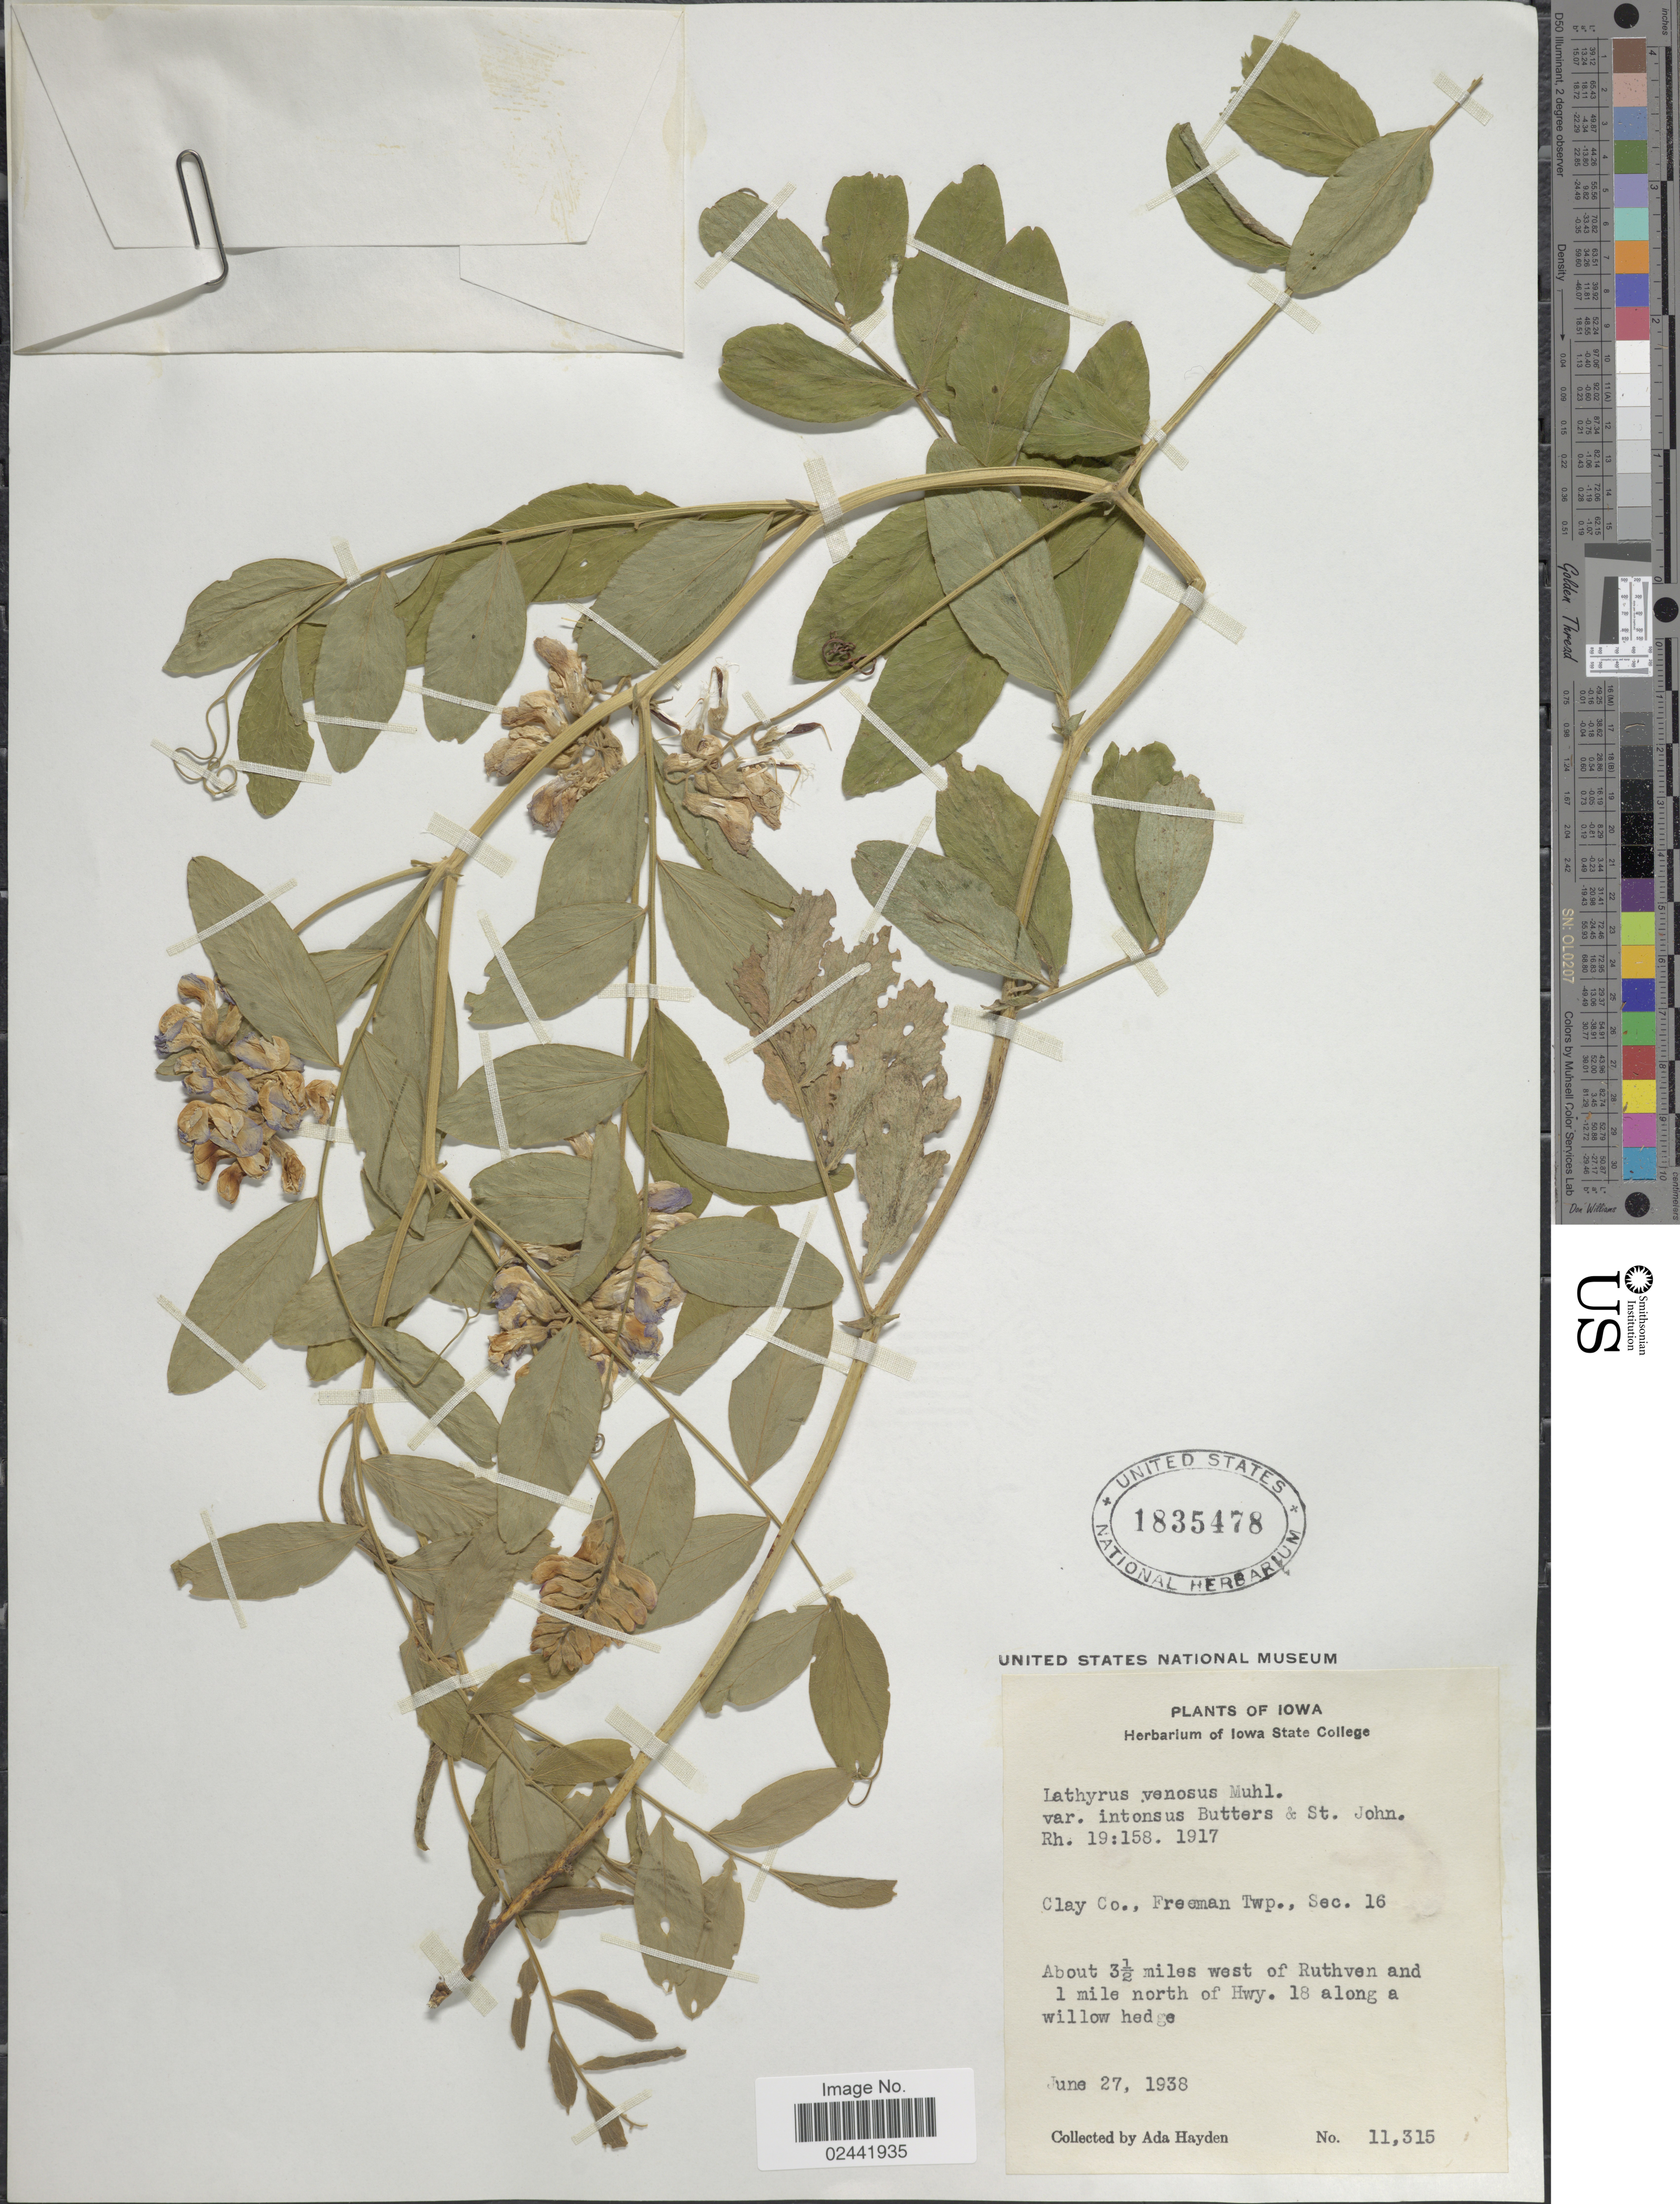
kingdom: Plantae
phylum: Tracheophyta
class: Magnoliopsida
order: Fabales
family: Fabaceae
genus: Lathyrus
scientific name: Lathyrus venosus var. intonsus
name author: Butters & H. St. John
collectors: Ada Hayden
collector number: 11315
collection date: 1938-06-27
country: United States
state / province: Iowa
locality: Clay Co., Freeman Twp., Sec.16. About 3 1/2 miles west of Ruthven and 1 miles north of Hwy. 18 along a willow hedge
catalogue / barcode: US 1835478